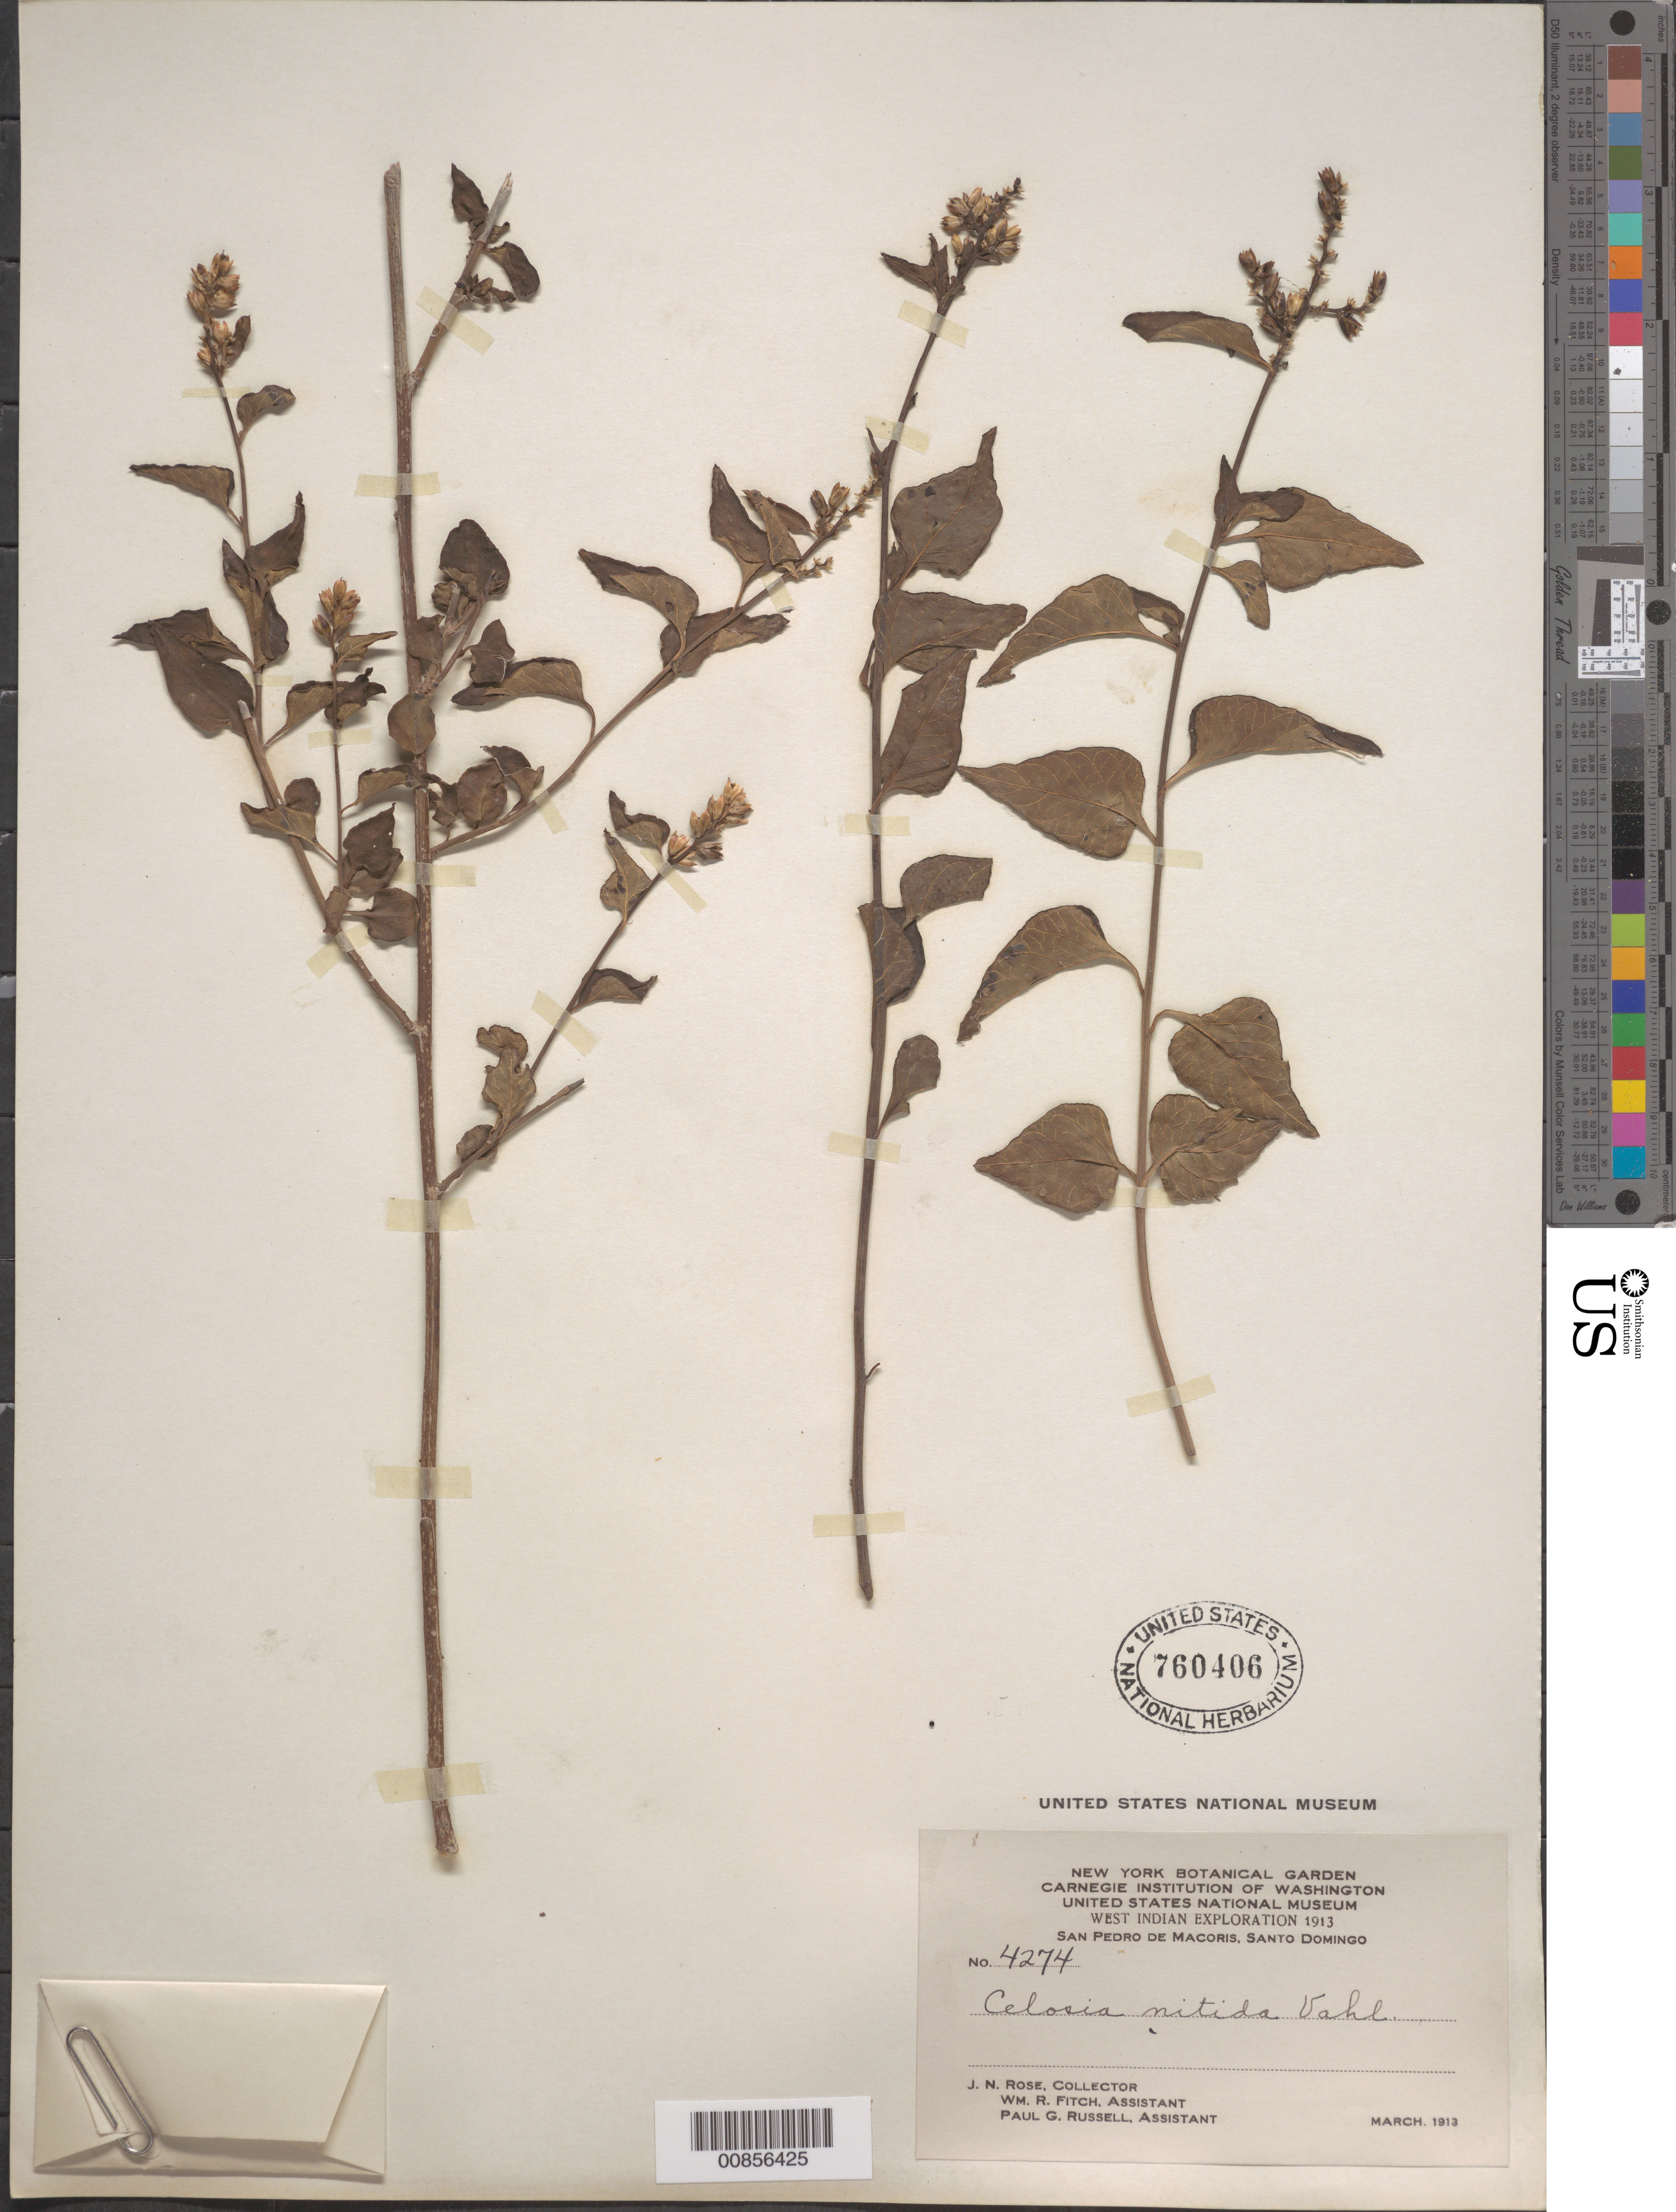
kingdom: Plantae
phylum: Tracheophyta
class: Magnoliopsida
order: Caryophyllales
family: Amaranthaceae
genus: Celosia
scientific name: Celosia nitida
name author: Vahl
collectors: J. N. Rose, W. R. Fitch & P. G. Russell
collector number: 4274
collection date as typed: Mar 1913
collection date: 1913-03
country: Dominican Republic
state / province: San Pedro de Macoris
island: Hispaniola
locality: San Pedro de Macoris, Santo Domingo.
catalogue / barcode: US 760406